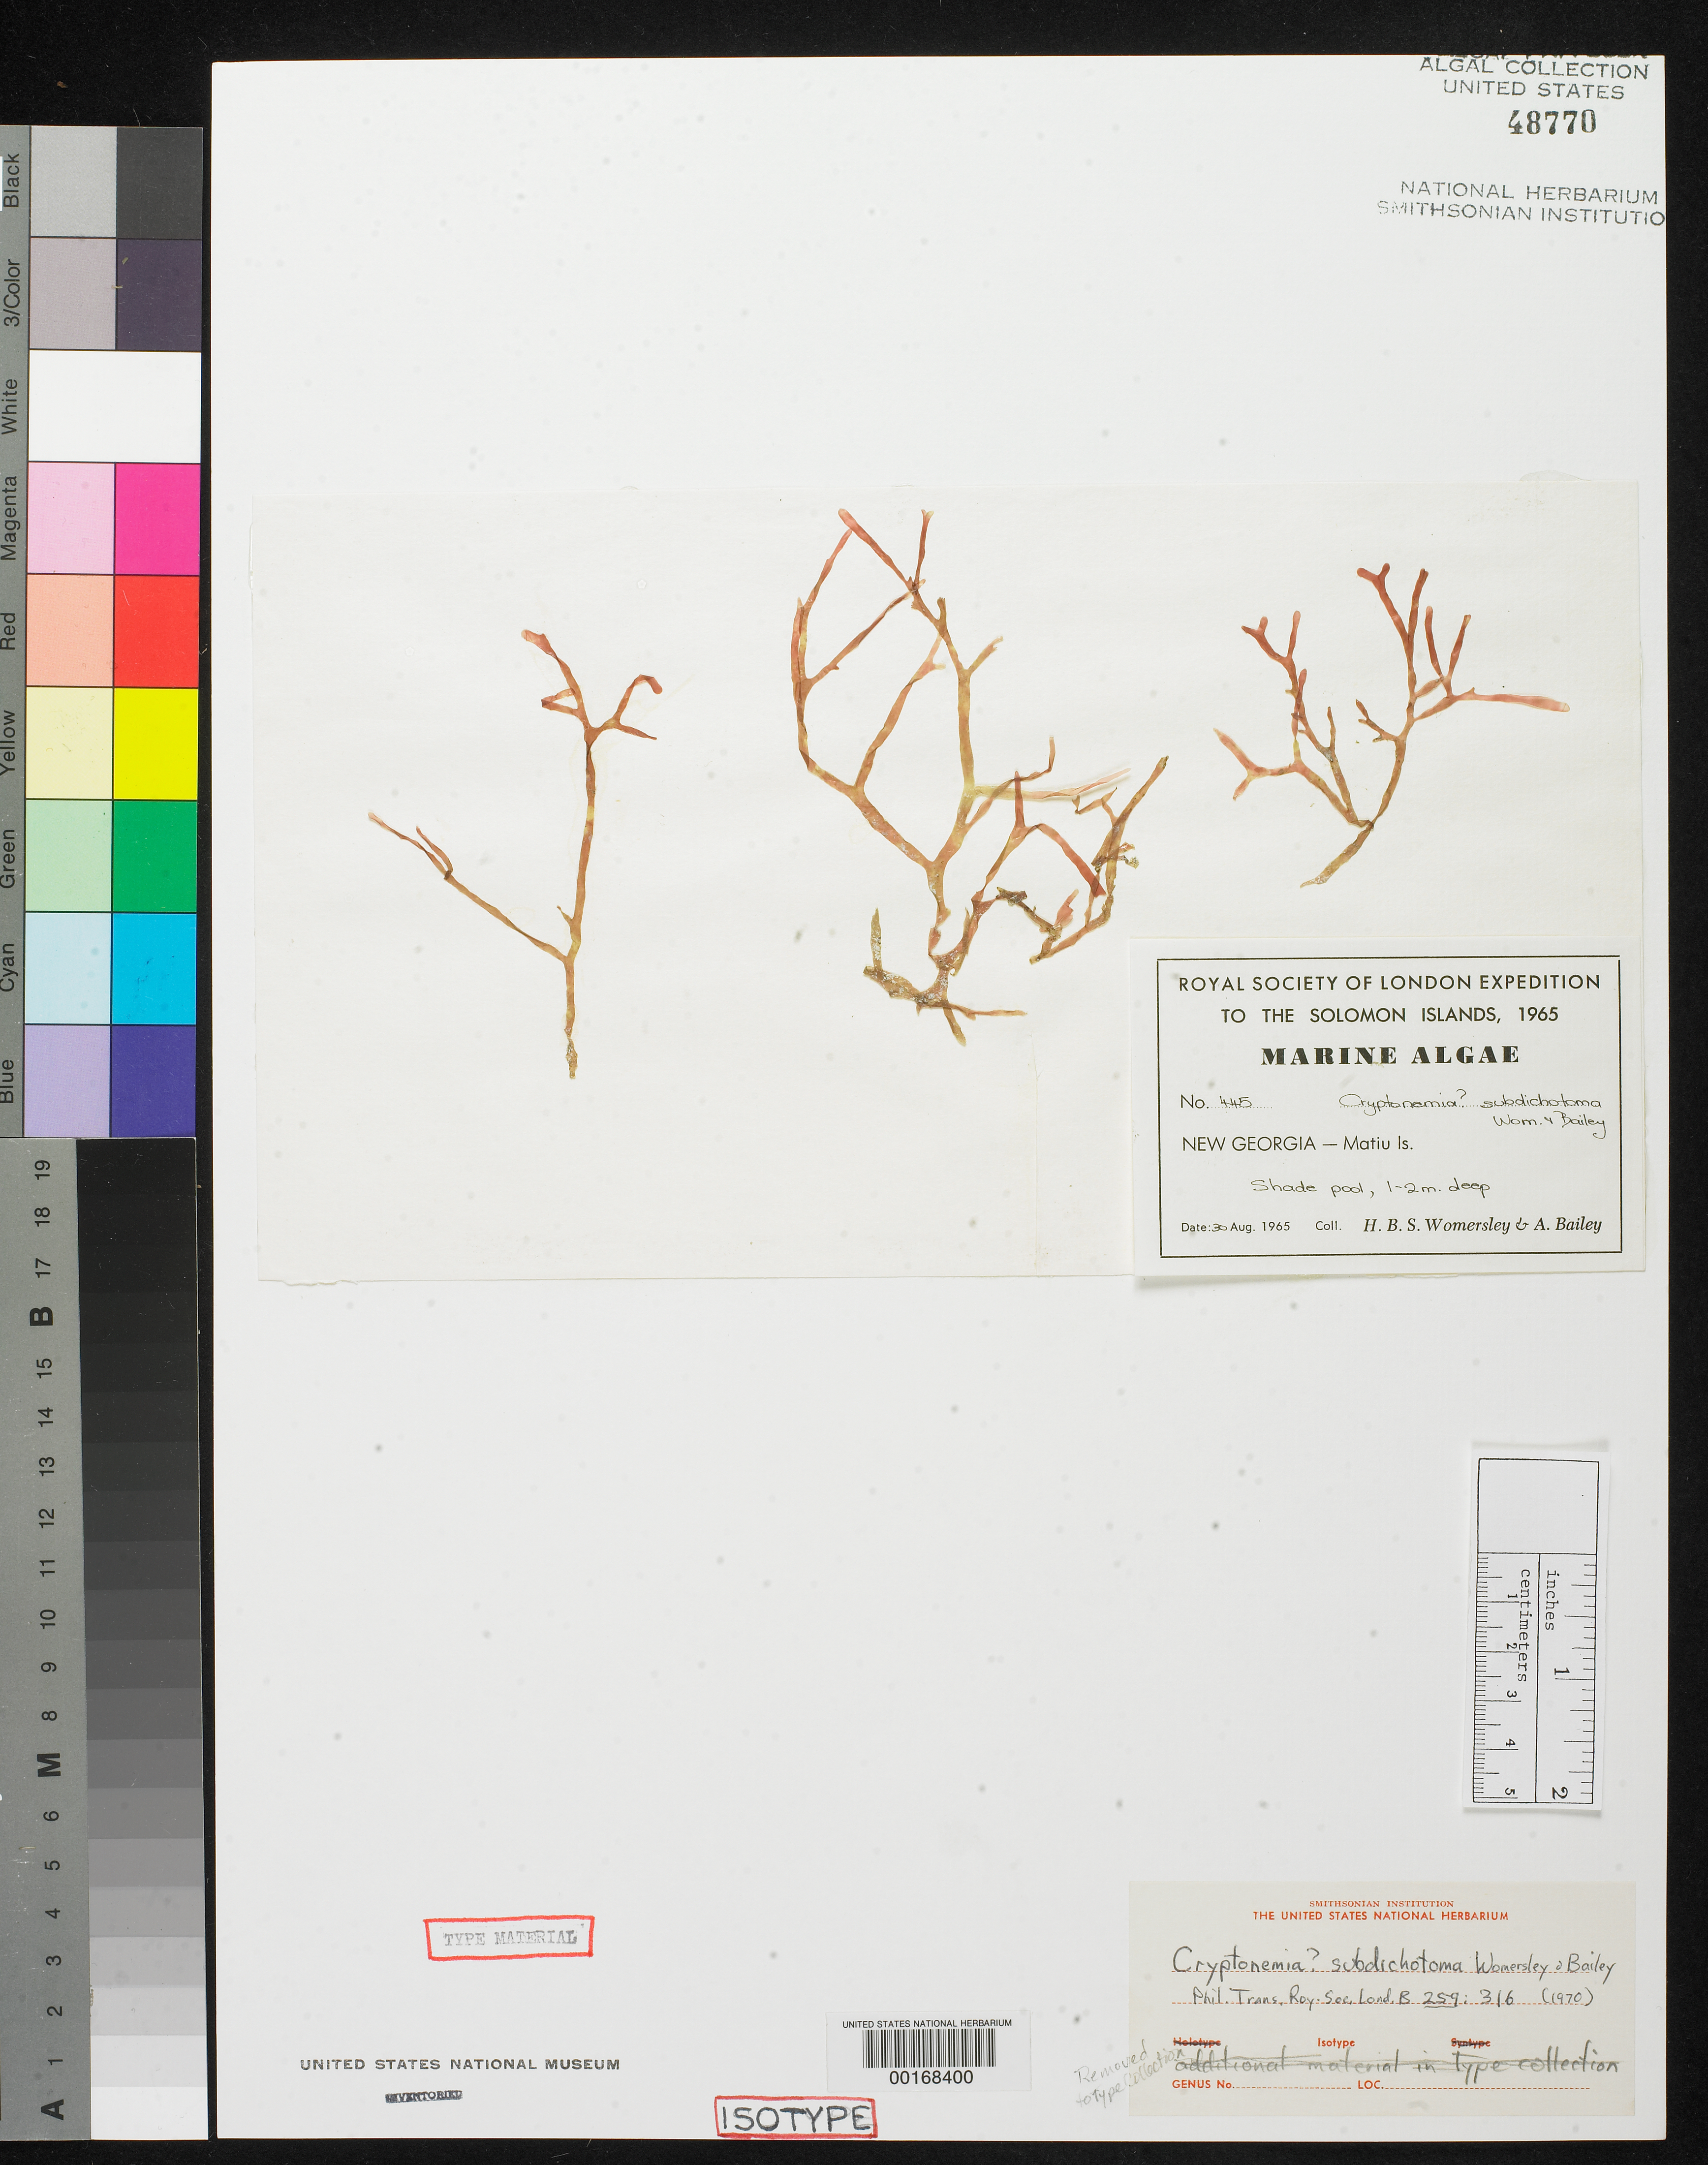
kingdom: Plantae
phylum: Rhodophyta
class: Florideophyceae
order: Halymeniales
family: Halymeniaceae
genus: Cryptonemia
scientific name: Cryptonemia subdichotoma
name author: Womersley & A. Bailey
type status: Isotype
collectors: H. B. S. Womersley & A. Bailey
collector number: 445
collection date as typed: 30 Aug 1965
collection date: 1965-08-30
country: Solomon Islands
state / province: Western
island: Matiu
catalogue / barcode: US 48770